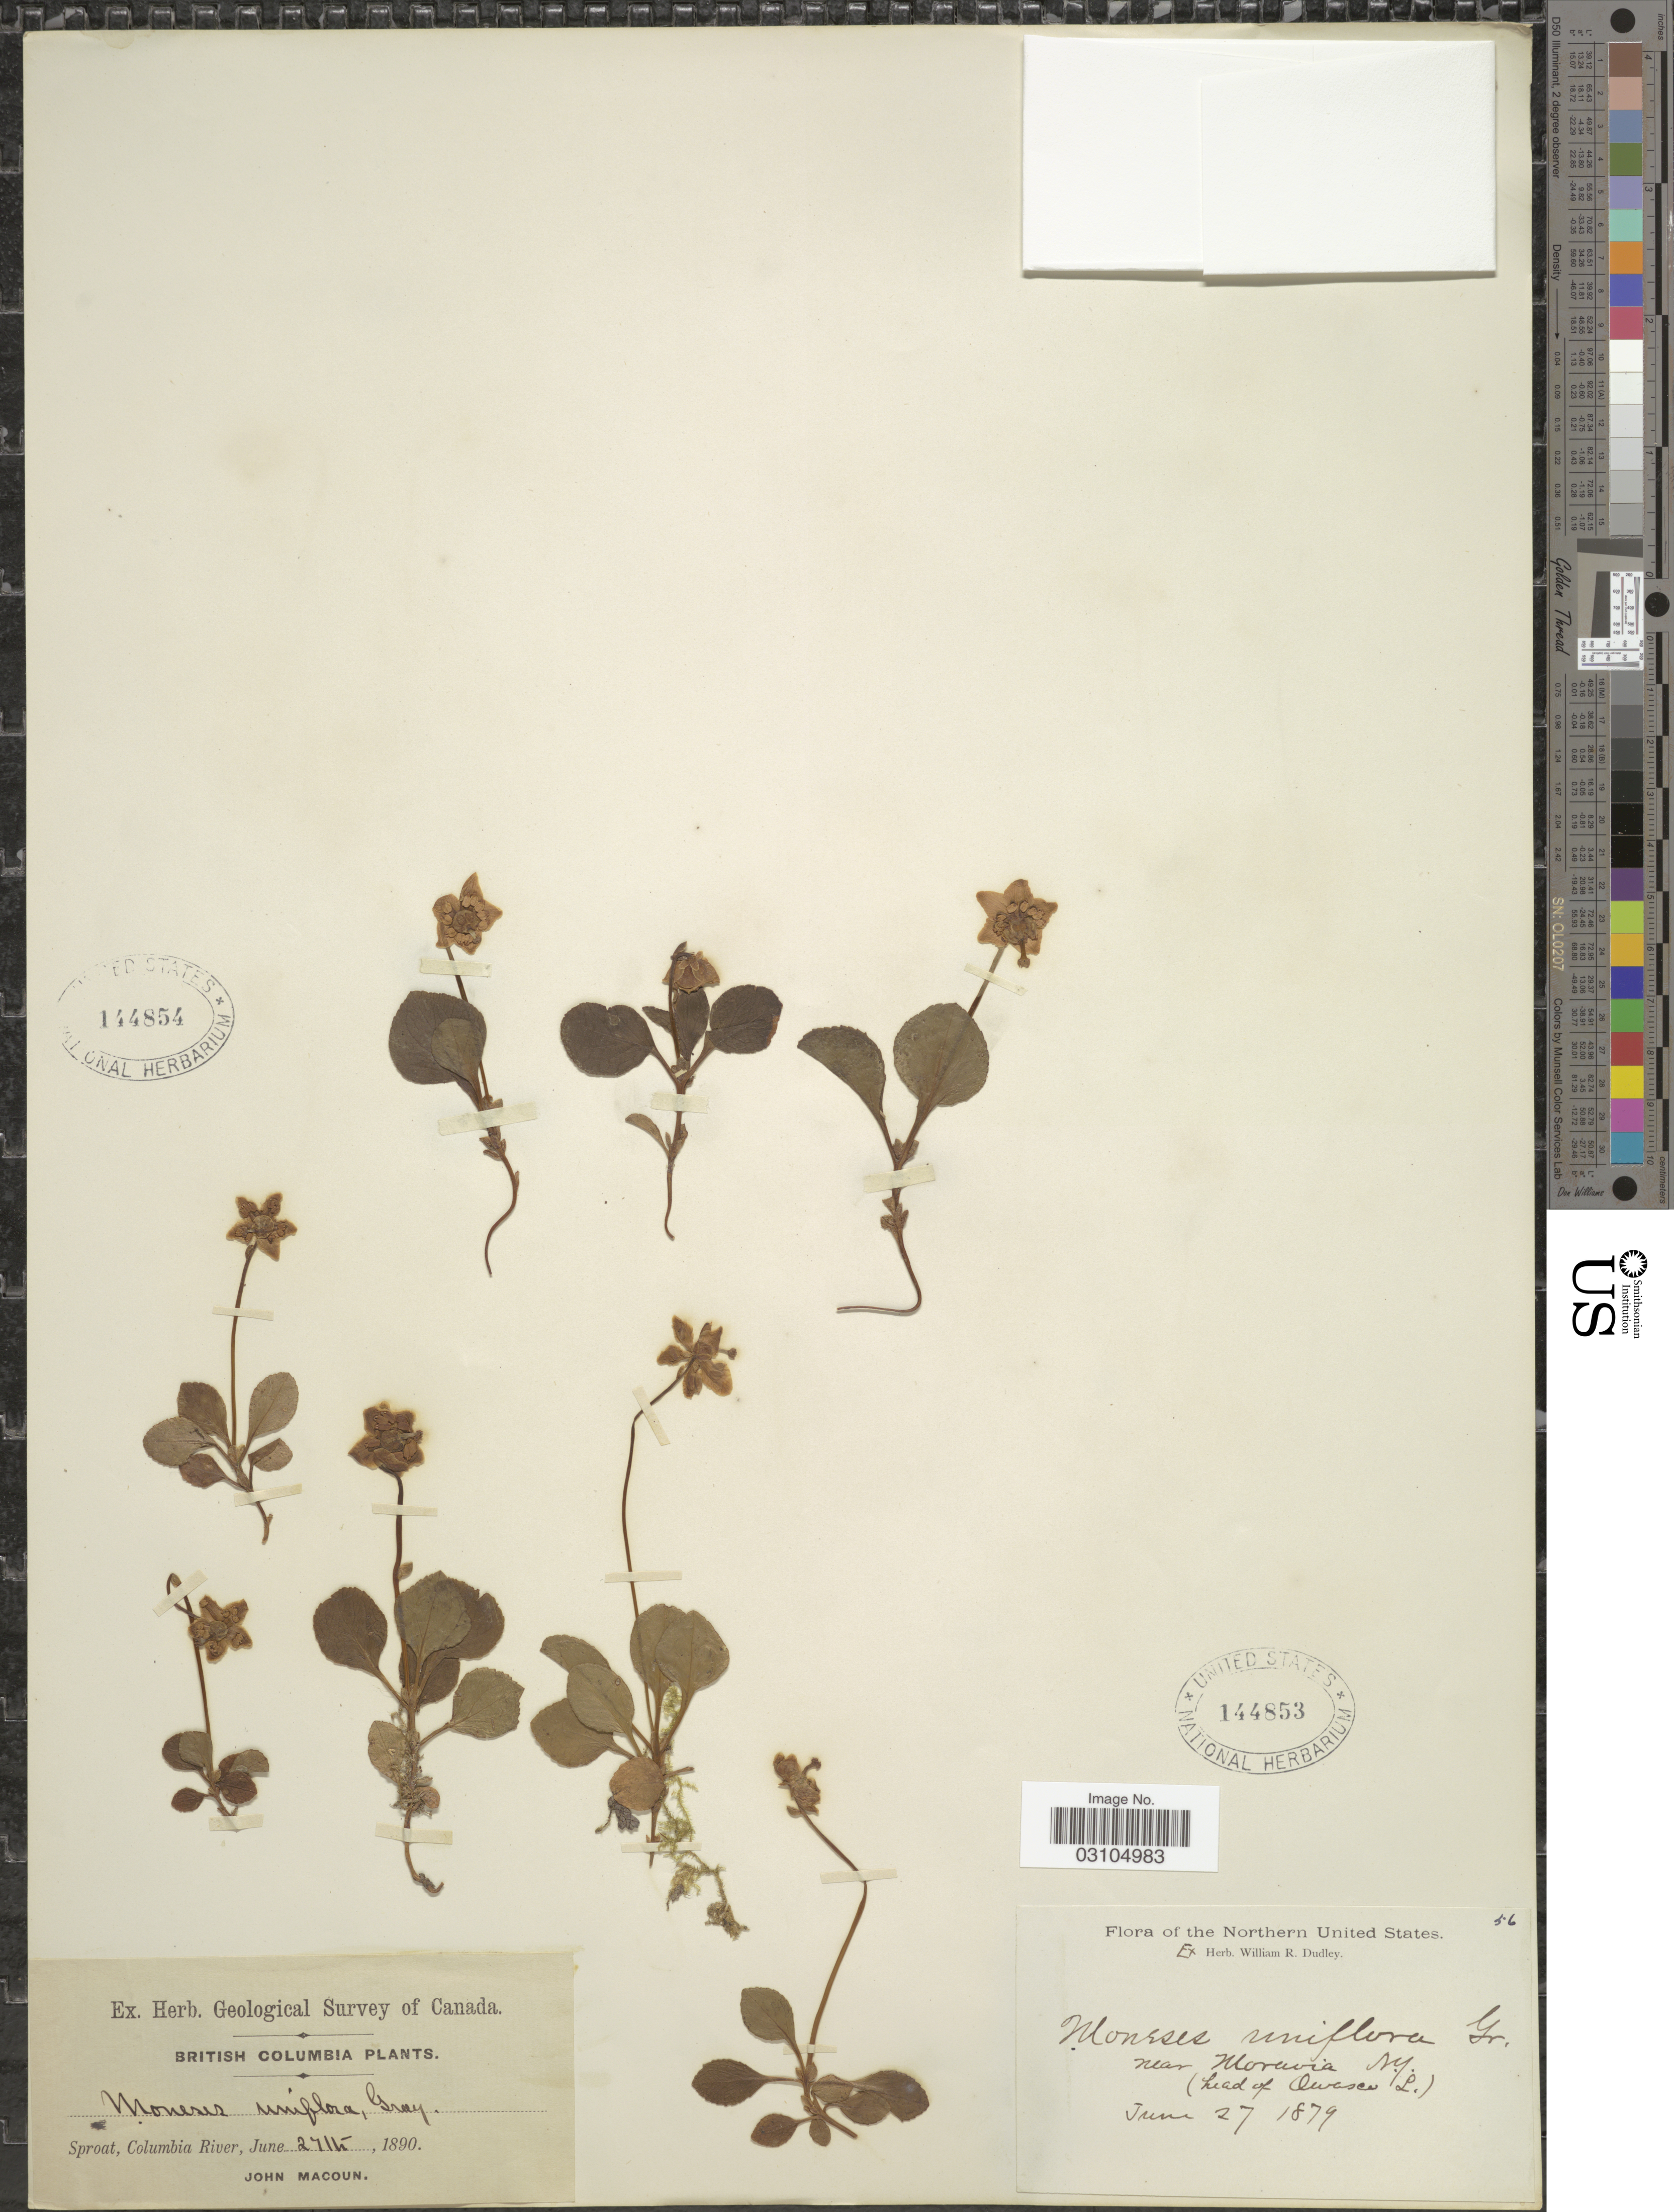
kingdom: Plantae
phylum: Tracheophyta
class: Magnoliopsida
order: Ericales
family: Ericaceae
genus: Moneses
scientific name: Moneses uniflora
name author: (L.) A. Gray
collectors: W. Dudley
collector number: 56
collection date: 1879-06-27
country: United States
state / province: New York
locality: The Northern United States, near Moravia, N.Y. (head of Owasco L.).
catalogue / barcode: US 144853-2